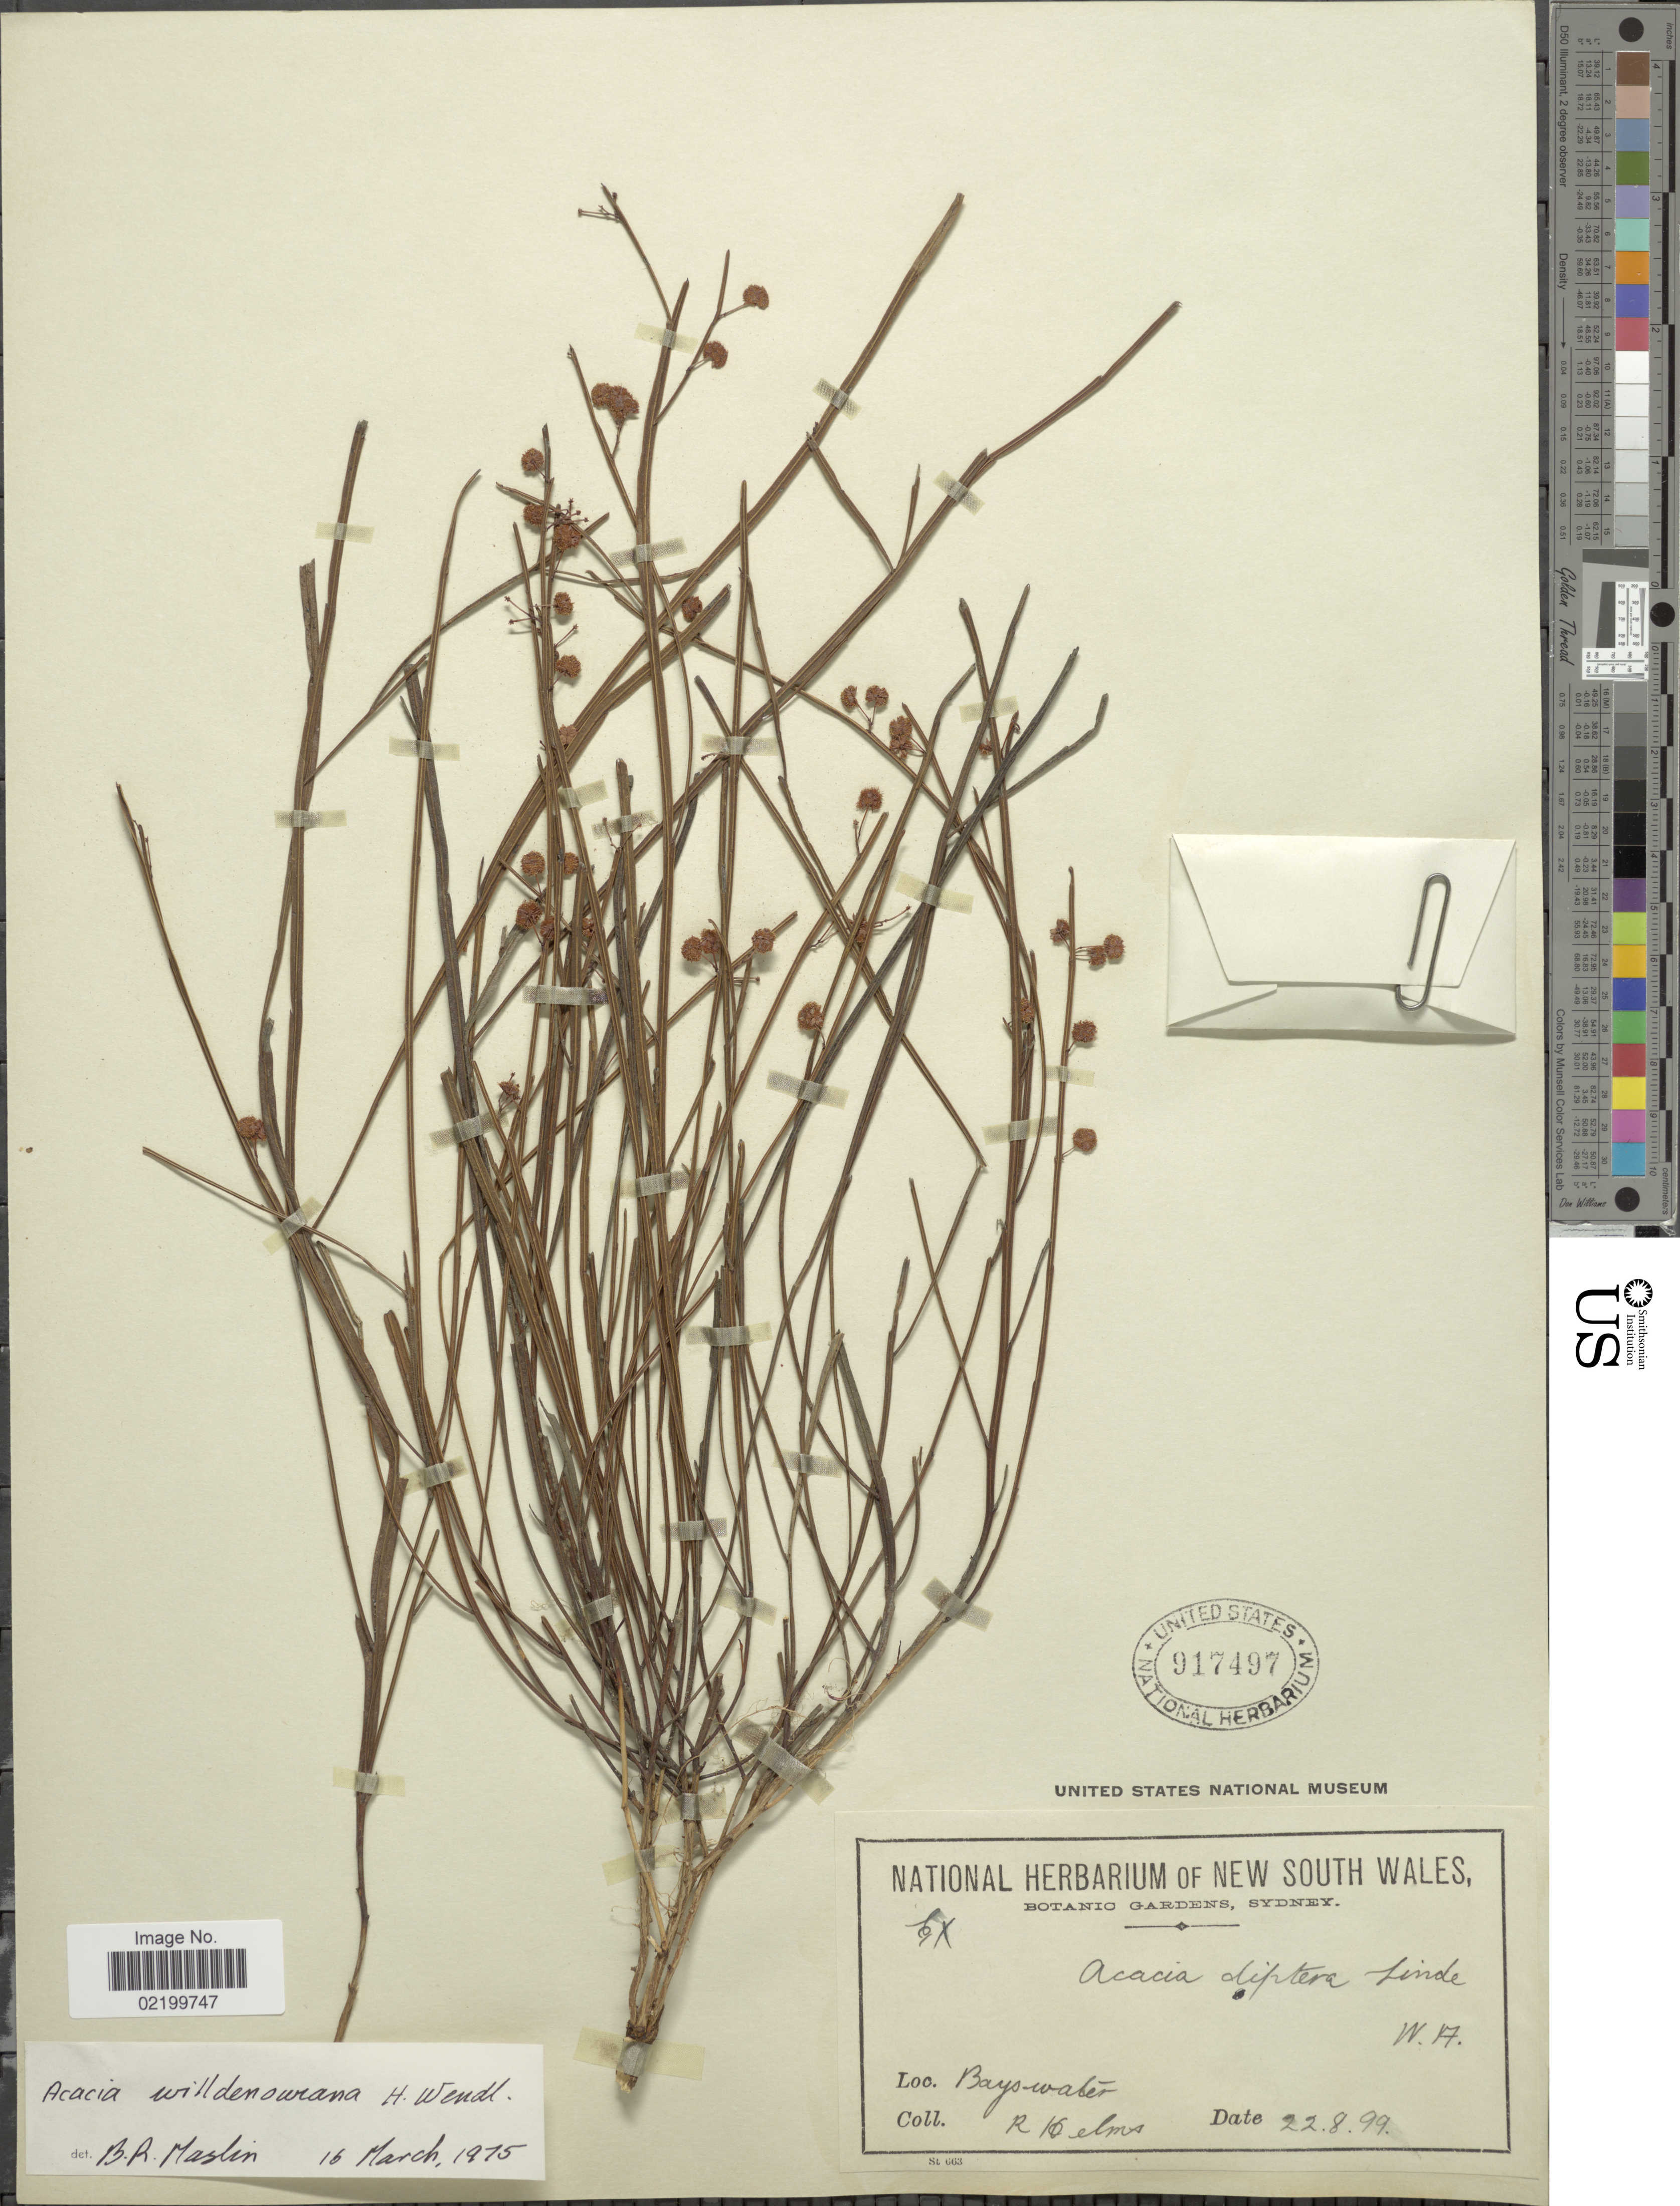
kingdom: Plantae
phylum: Tracheophyta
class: Magnoliopsida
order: Fabales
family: Fabaceae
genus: Acacia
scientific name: Acacia willdenowiana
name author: H.L. Wendl.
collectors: R. Helms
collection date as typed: Transcribed d/m/y: 22/8/99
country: Australia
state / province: Western Australia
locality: W.A. Bays Water.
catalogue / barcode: US 917497